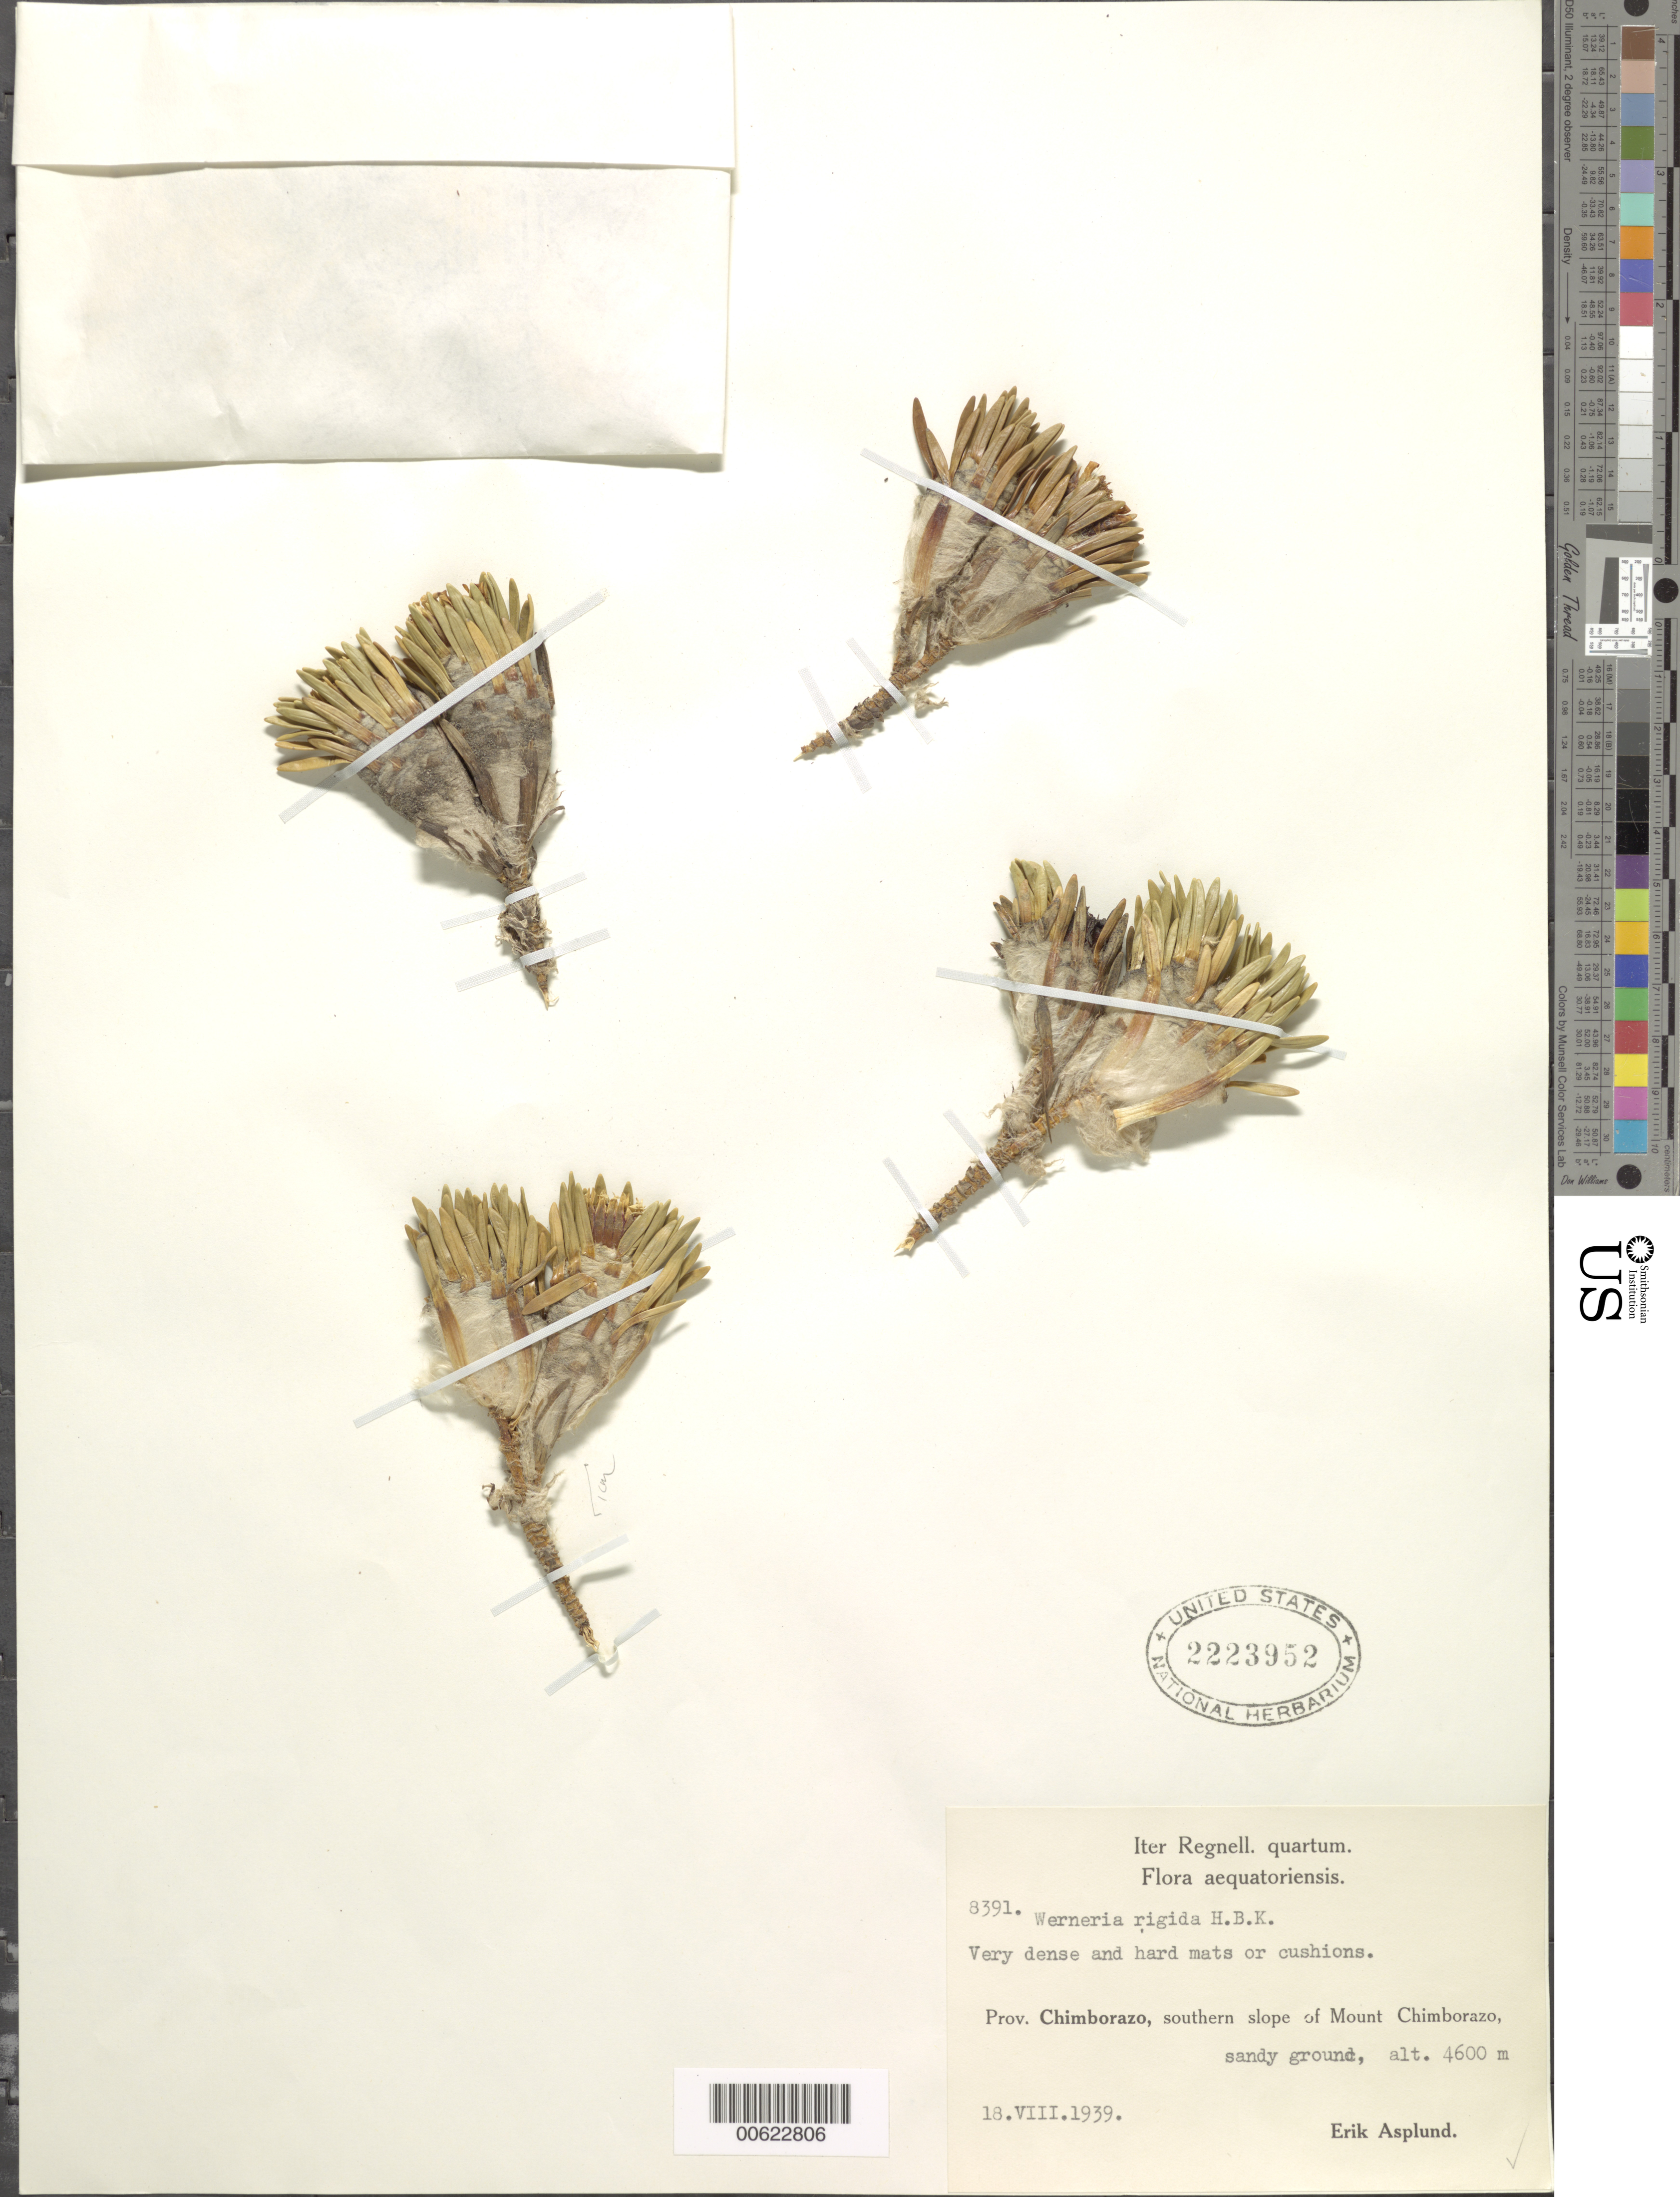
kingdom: Plantae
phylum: Tracheophyta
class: Magnoliopsida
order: Asterales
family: Asteraceae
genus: Xenophyllum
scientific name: Xenophyllum rigidum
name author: (Kunth) V.A. Funk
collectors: E. Asplund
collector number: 8391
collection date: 1939-08-18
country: Ecuador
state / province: Chimborazo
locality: Mt. Chimborazo, S slope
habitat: Sandy ground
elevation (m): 4600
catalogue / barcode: US 2223952